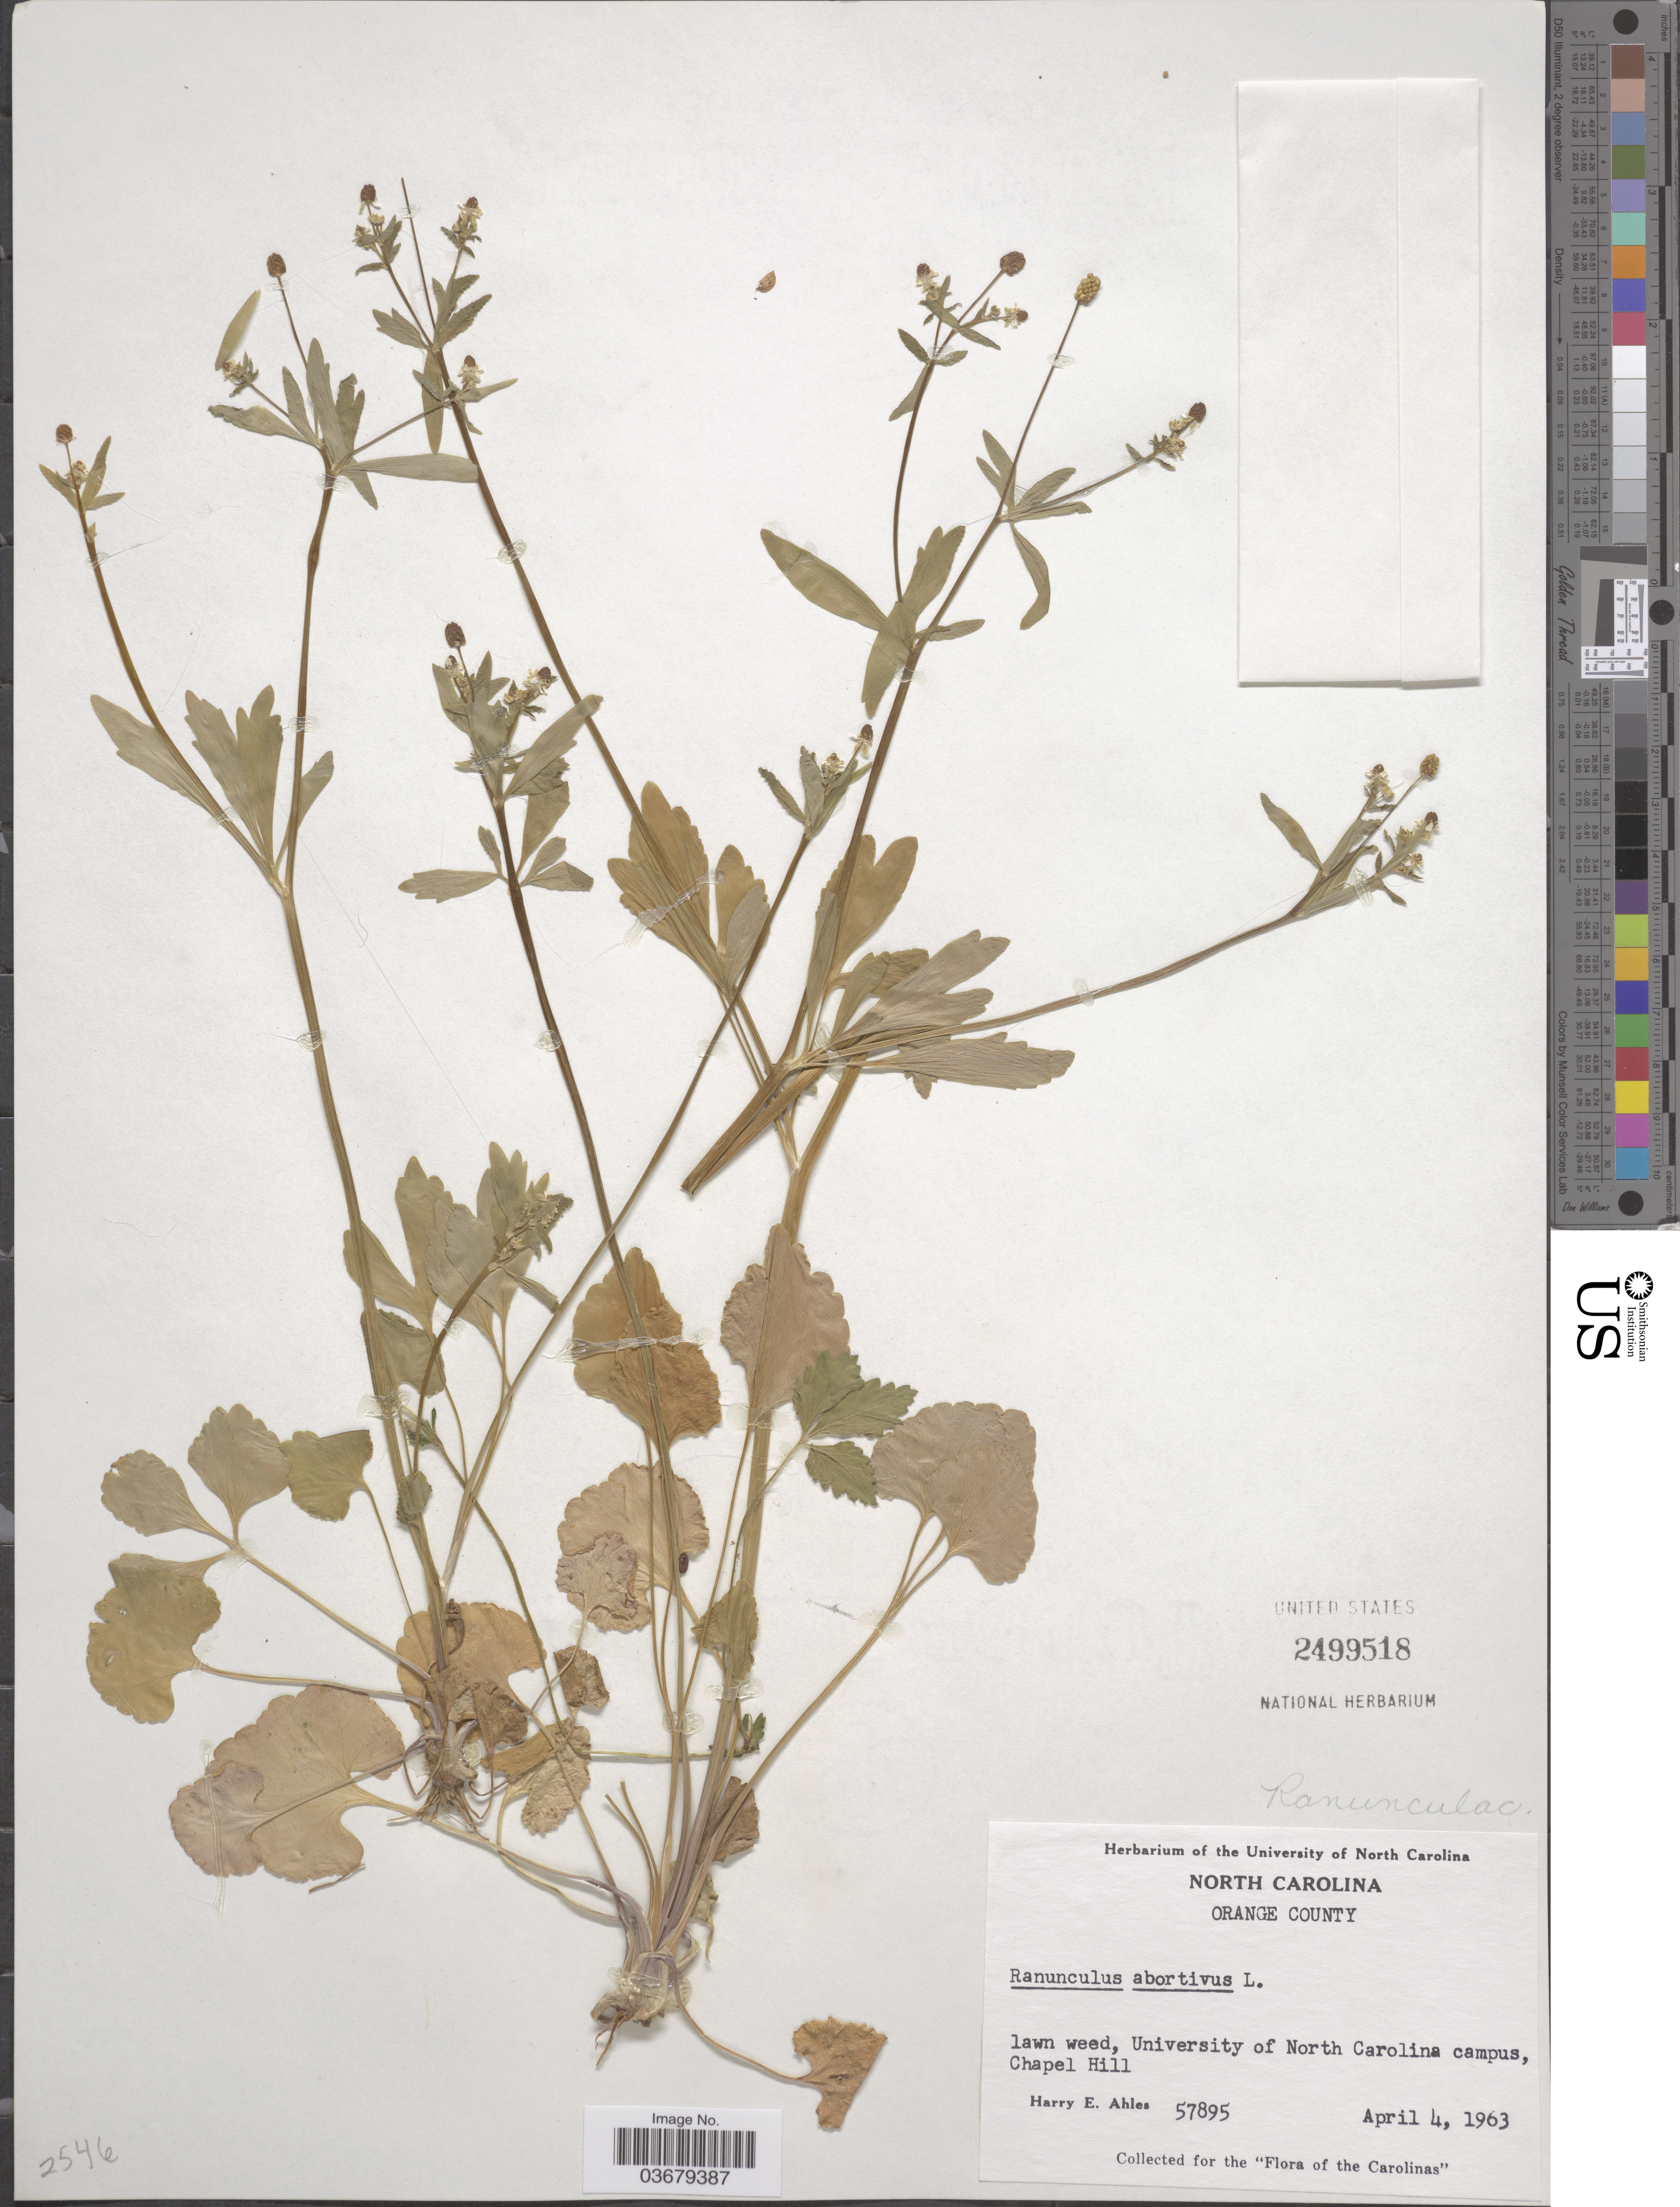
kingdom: Plantae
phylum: Tracheophyta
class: Magnoliopsida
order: Ranunculales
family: Ranunculaceae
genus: Ranunculus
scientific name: Ranunculus abortivus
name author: L.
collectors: H. E. Ahles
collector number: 57895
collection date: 1963-04-04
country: United States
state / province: North Carolina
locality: Orange County. University of North Carolina campus, Chapel Hill. "The Carolinas".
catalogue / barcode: US 2499518